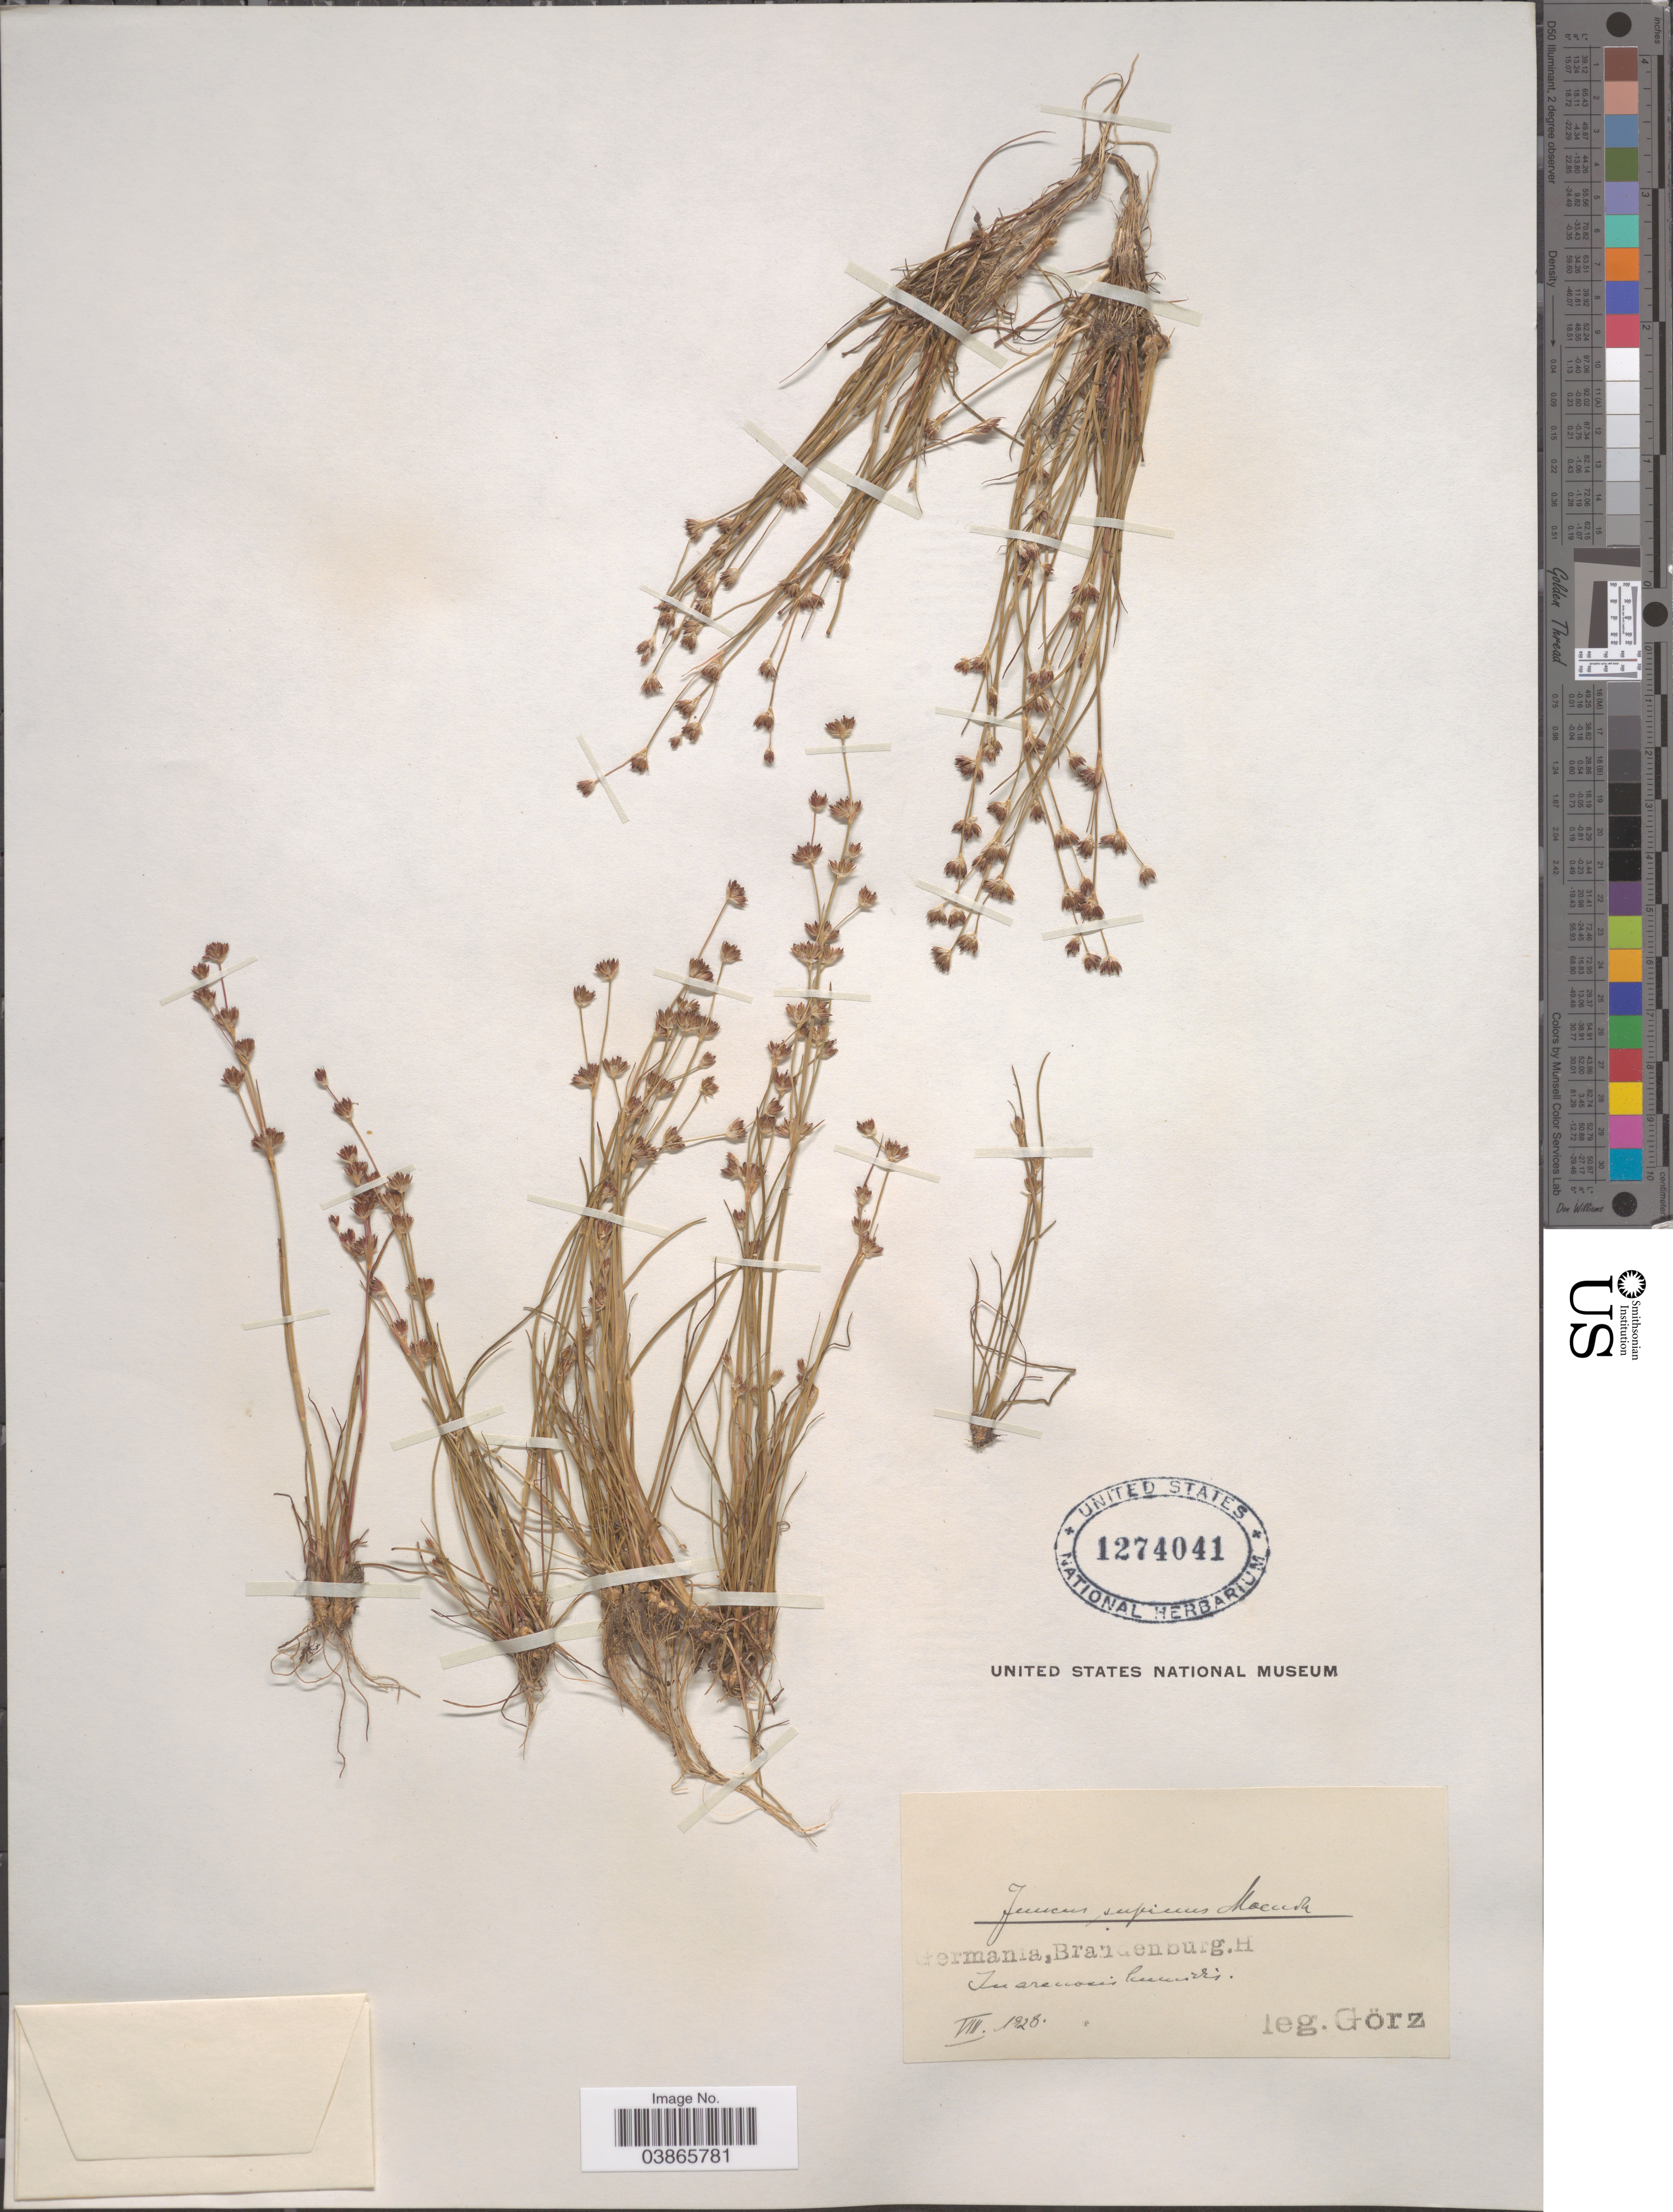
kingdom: Plantae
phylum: Tracheophyta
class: Liliopsida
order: Poales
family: Juncaceae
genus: Juncus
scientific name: Juncus supinus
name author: Moench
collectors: Gorz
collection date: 1928-08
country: Germany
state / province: Brandenburg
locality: In arenosis humidis.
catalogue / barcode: US 1274041